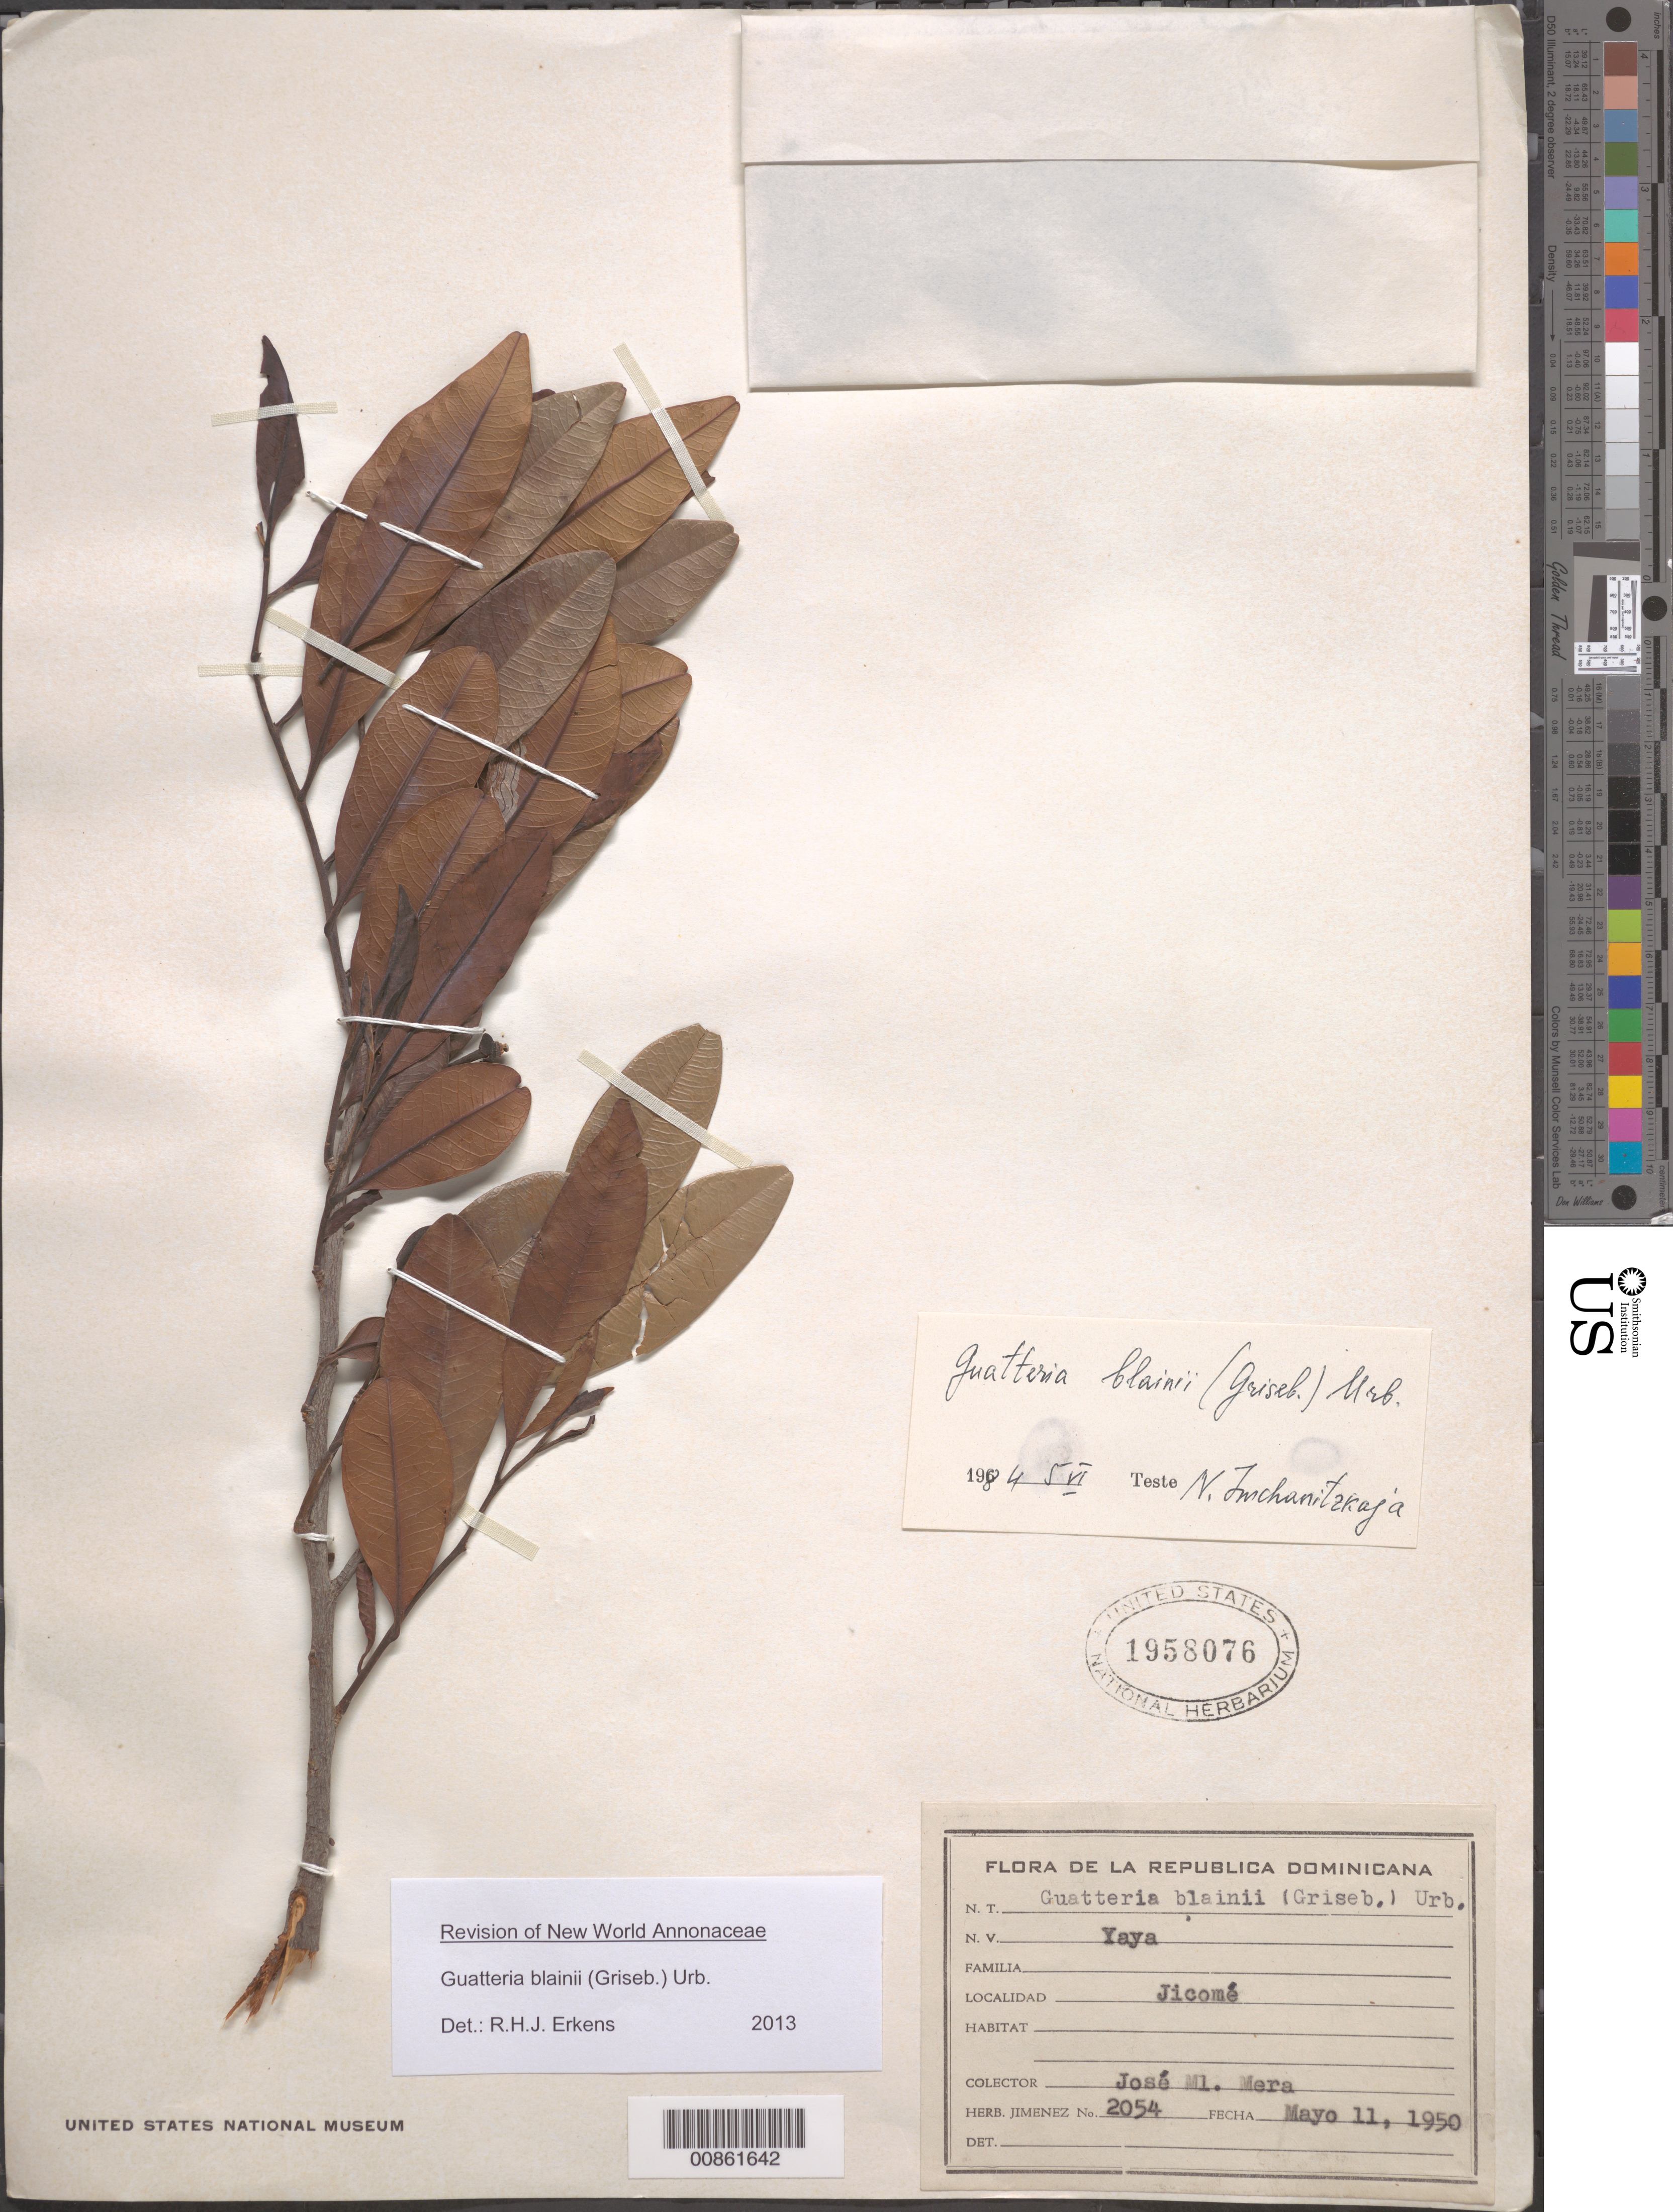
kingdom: Plantae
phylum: Tracheophyta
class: Magnoliopsida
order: Magnoliales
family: Annonaceae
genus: Guatteria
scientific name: Guatteria blainii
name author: (Griseb.) Urb.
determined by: Erkens, R. H. J.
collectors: J. Mera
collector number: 2054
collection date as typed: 11 May 1950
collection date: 1950-05-11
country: Dominican Republic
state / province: Valverde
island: Hispaniola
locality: Jicomé.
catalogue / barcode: US 1958076